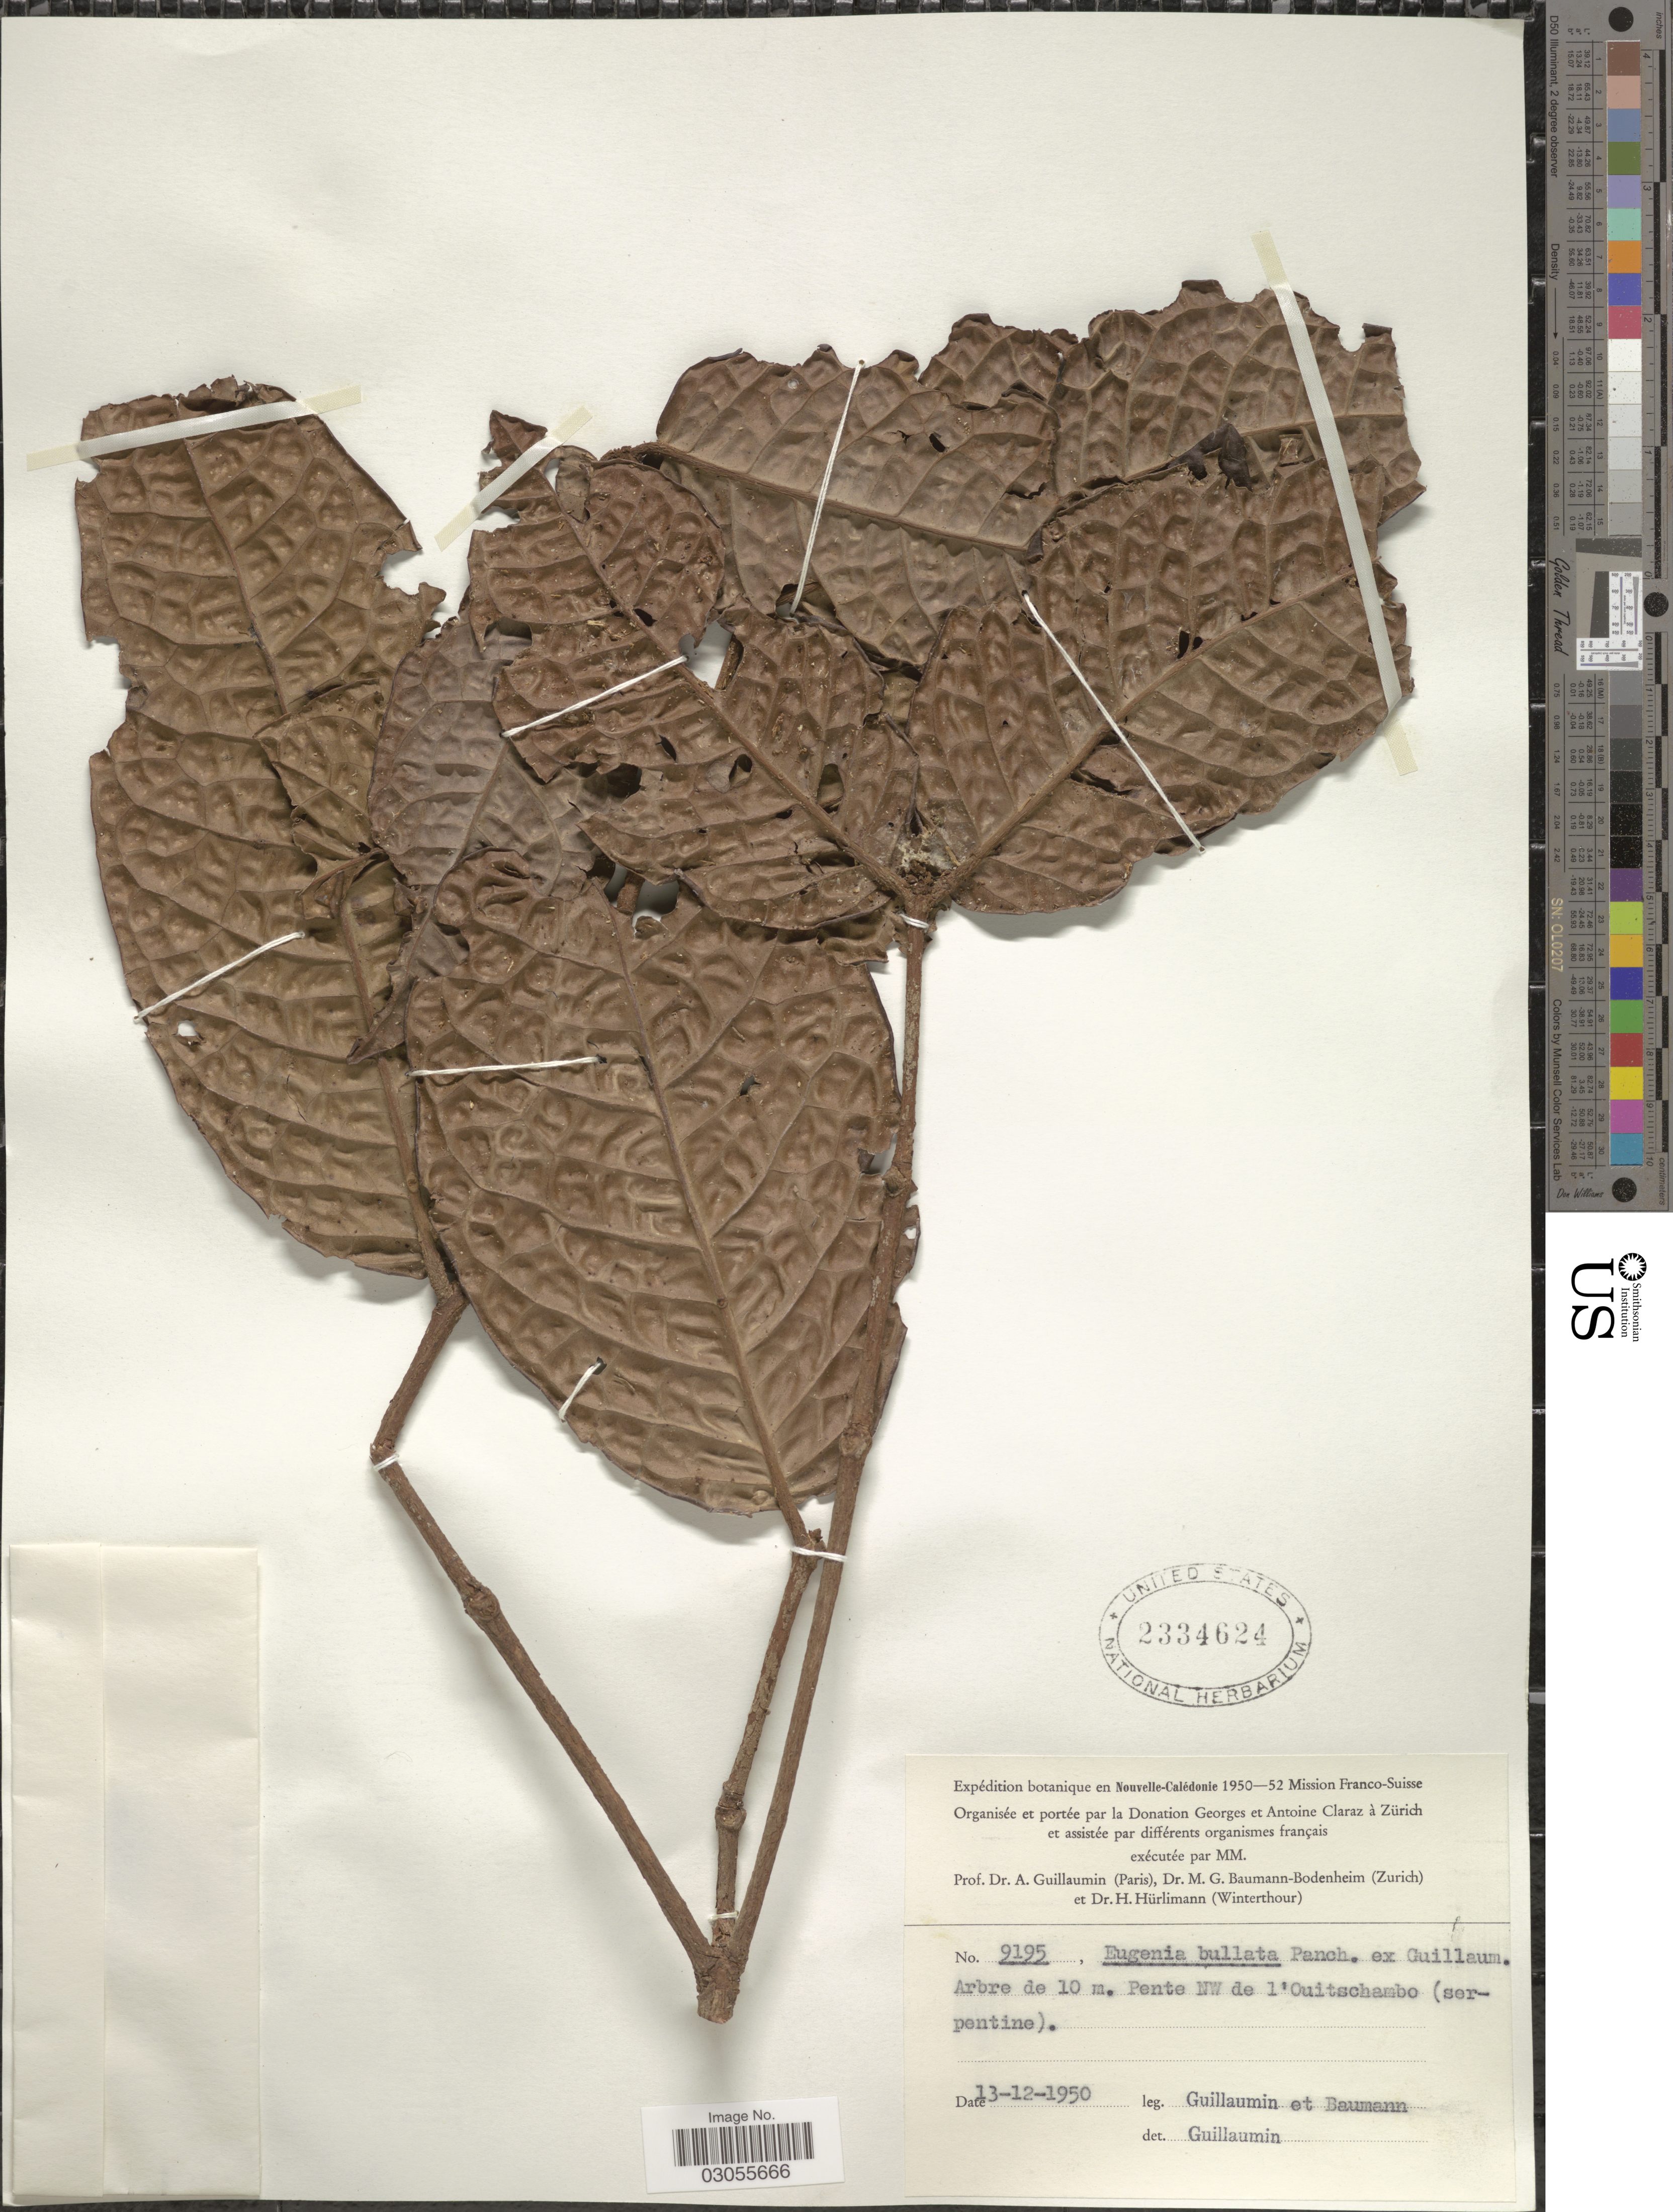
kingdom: Plantae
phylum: Tracheophyta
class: Magnoliopsida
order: Myrtales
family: Myrtaceae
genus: Eugenia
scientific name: Eugenia bullata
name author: Pancher ex Guillaumin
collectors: A. Guillaumin & M. G. Baumann-Bodenheim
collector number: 9195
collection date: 1950-12-13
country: New Caledonia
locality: Pente NW de l'Ouitschambo (serpentine).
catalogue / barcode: US 2334624